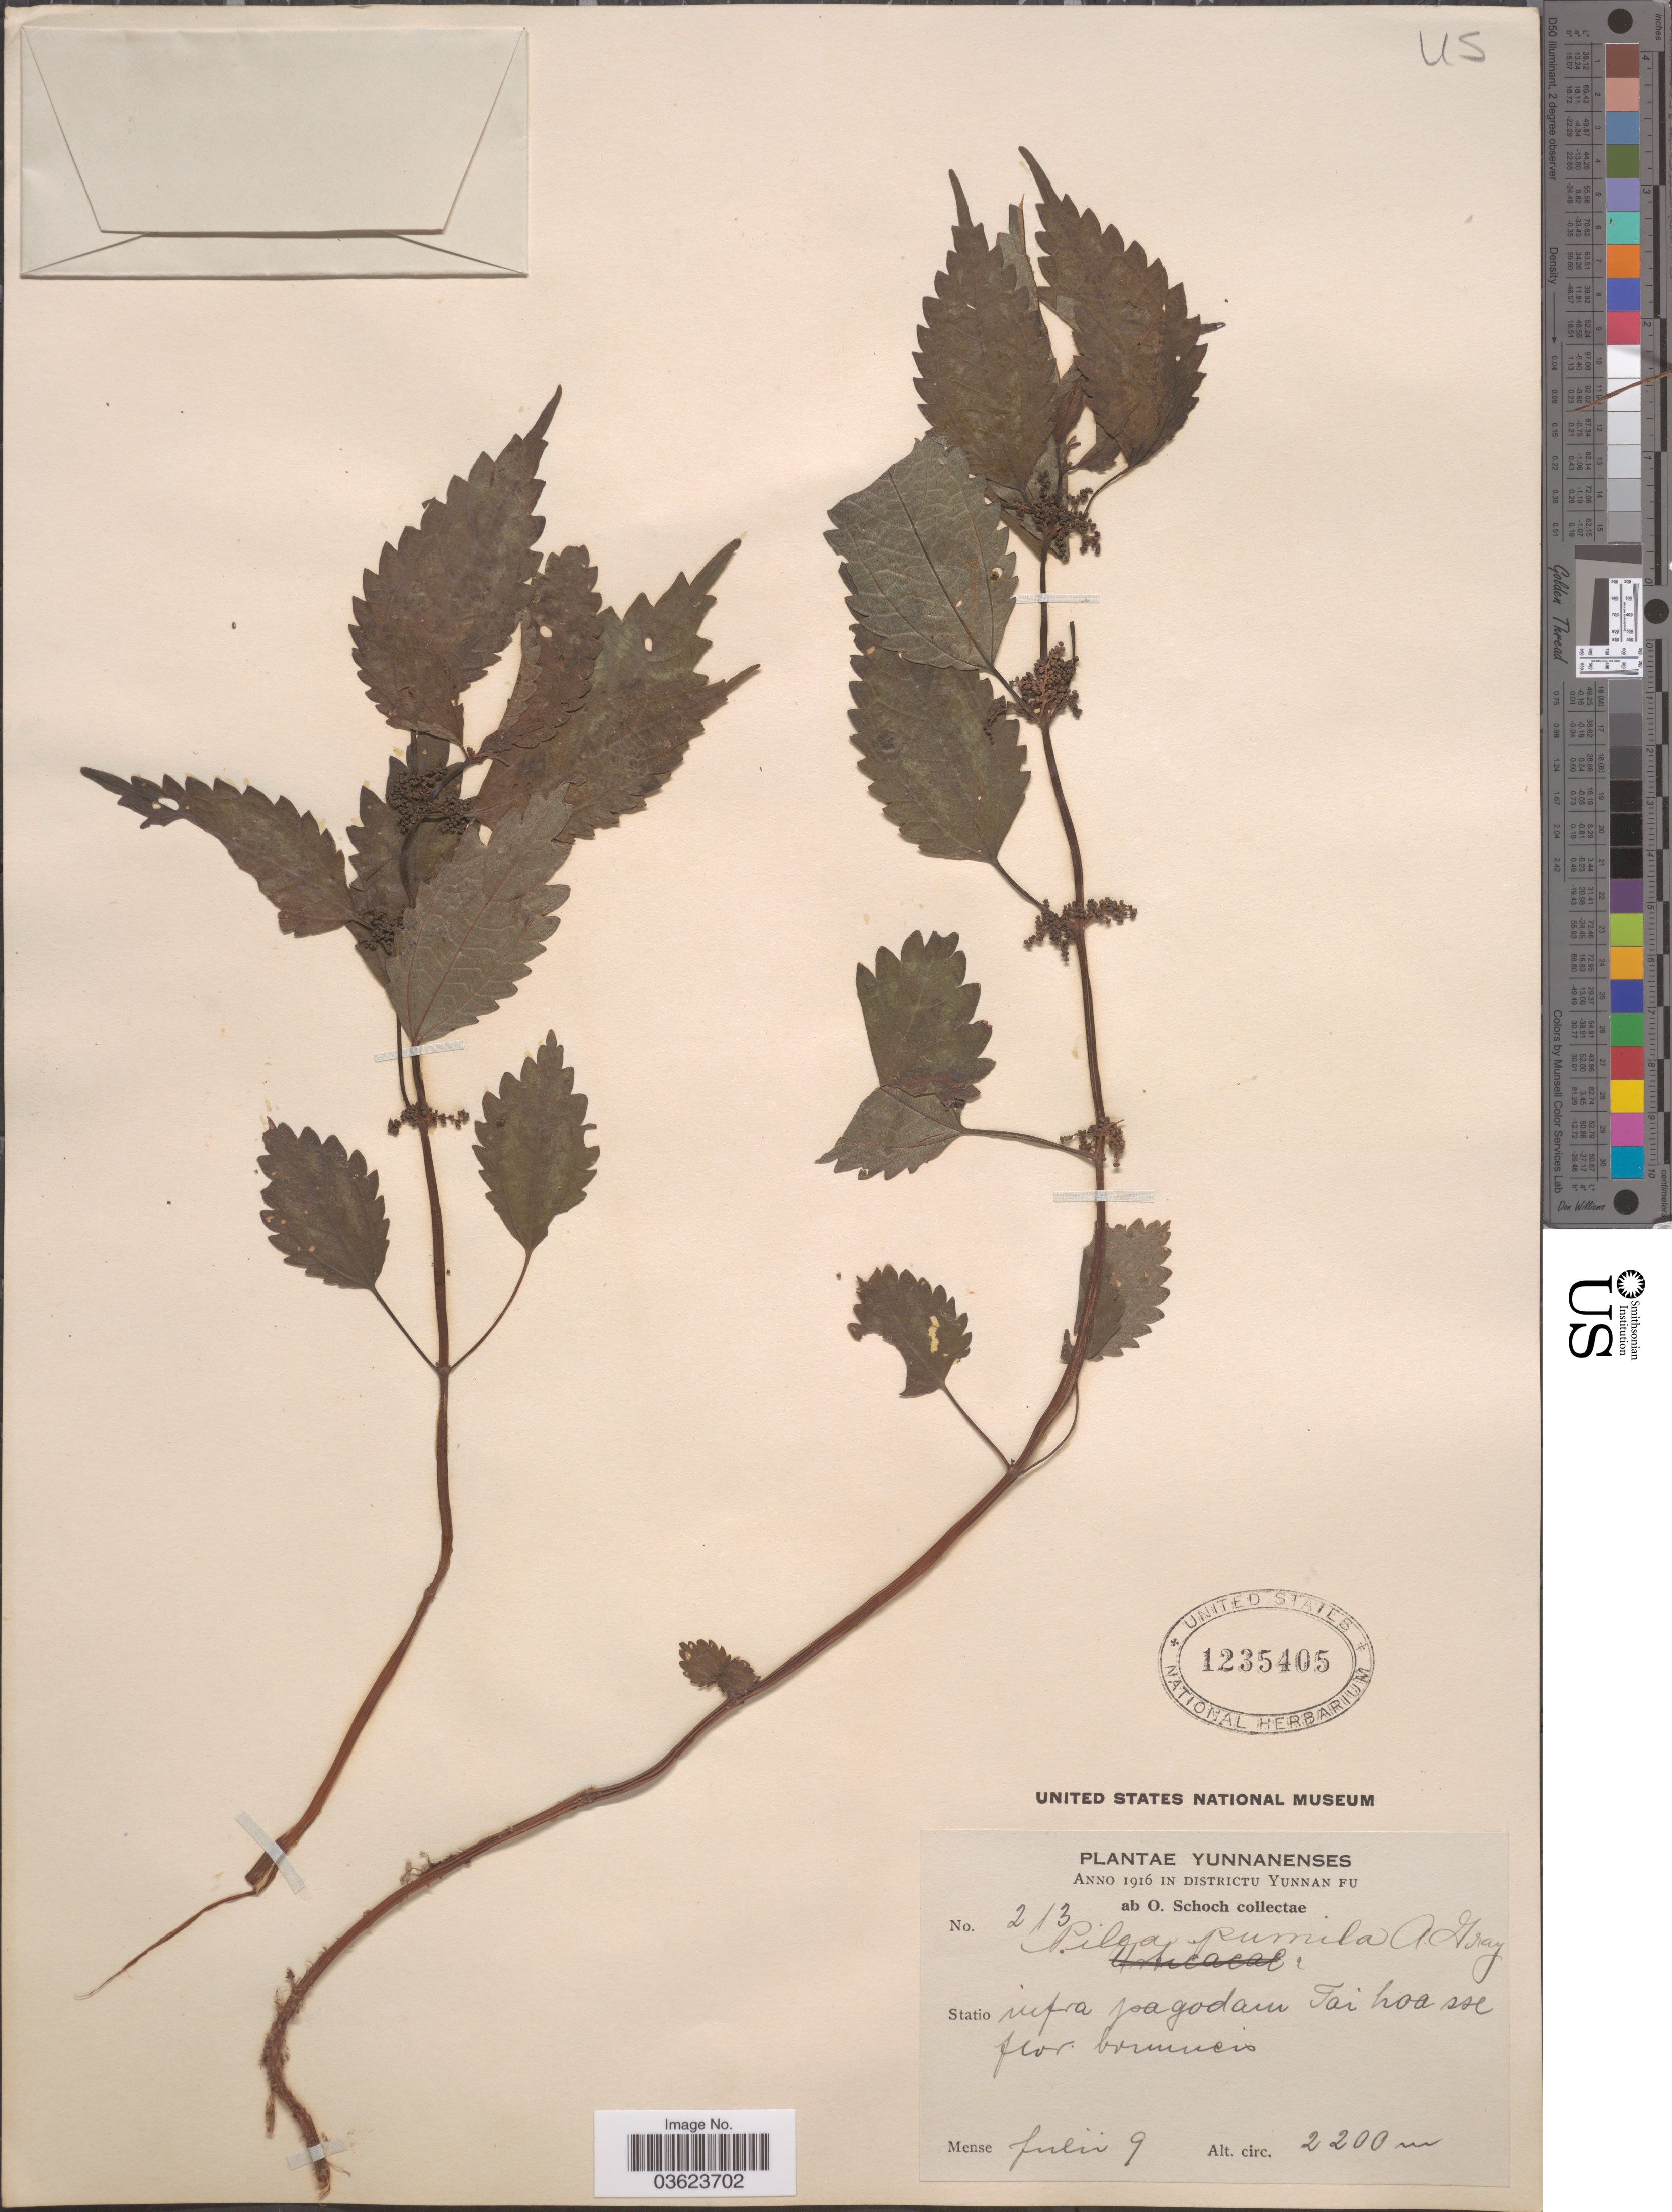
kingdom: Plantae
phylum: Tracheophyta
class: Magnoliopsida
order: Rosales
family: Urticaceae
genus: Pilea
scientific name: Pilea sinofasciata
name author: C.J. Chen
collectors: O. Schoch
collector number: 213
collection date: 1916-07-09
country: China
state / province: Yunnan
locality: Statio infra pagodam Tai hoa sse florbrumucis [interpreted].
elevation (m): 2200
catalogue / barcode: US 1235405